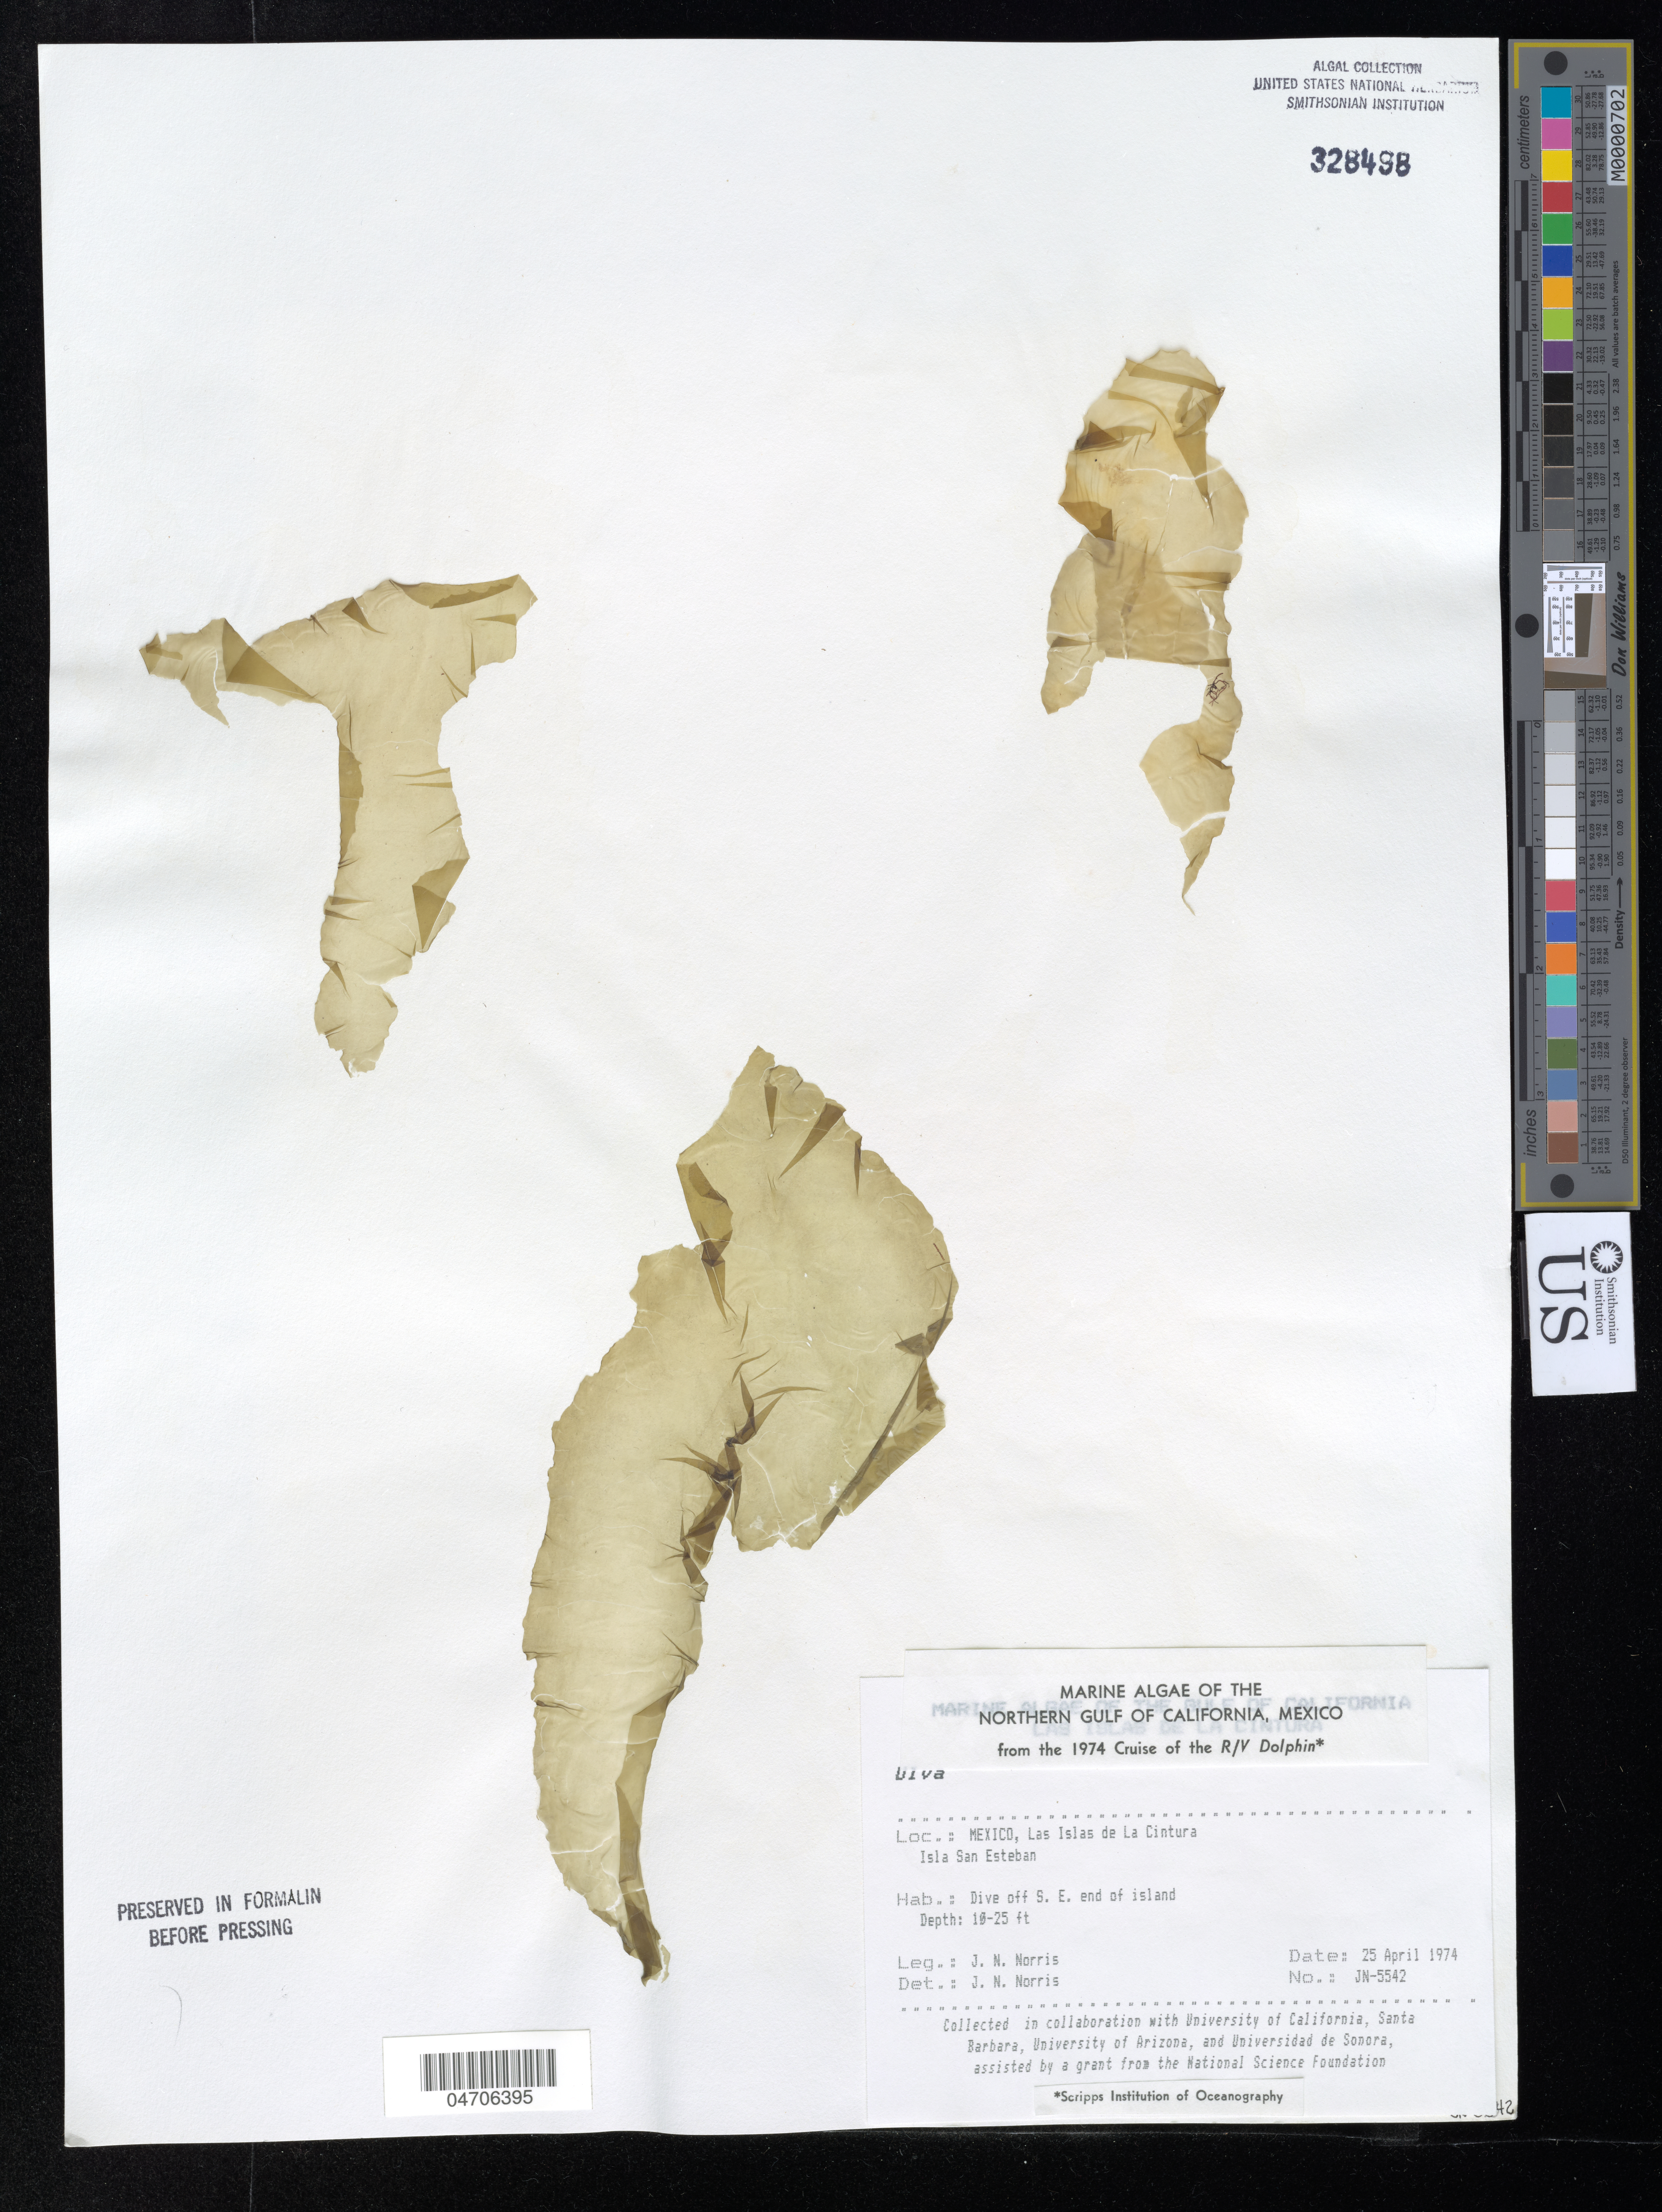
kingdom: Plantae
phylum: Chlorophyta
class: Ulvophyceae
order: Ulvales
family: Ulvaceae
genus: Ulva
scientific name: Ulva sp.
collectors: J. Norris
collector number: JN-5542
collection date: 1974-04-25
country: Mexico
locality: The Northern Gulf of California. Las Islas de La Cintura. Isla San Esteban. Dive off S. E. end of island.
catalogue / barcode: US 328498